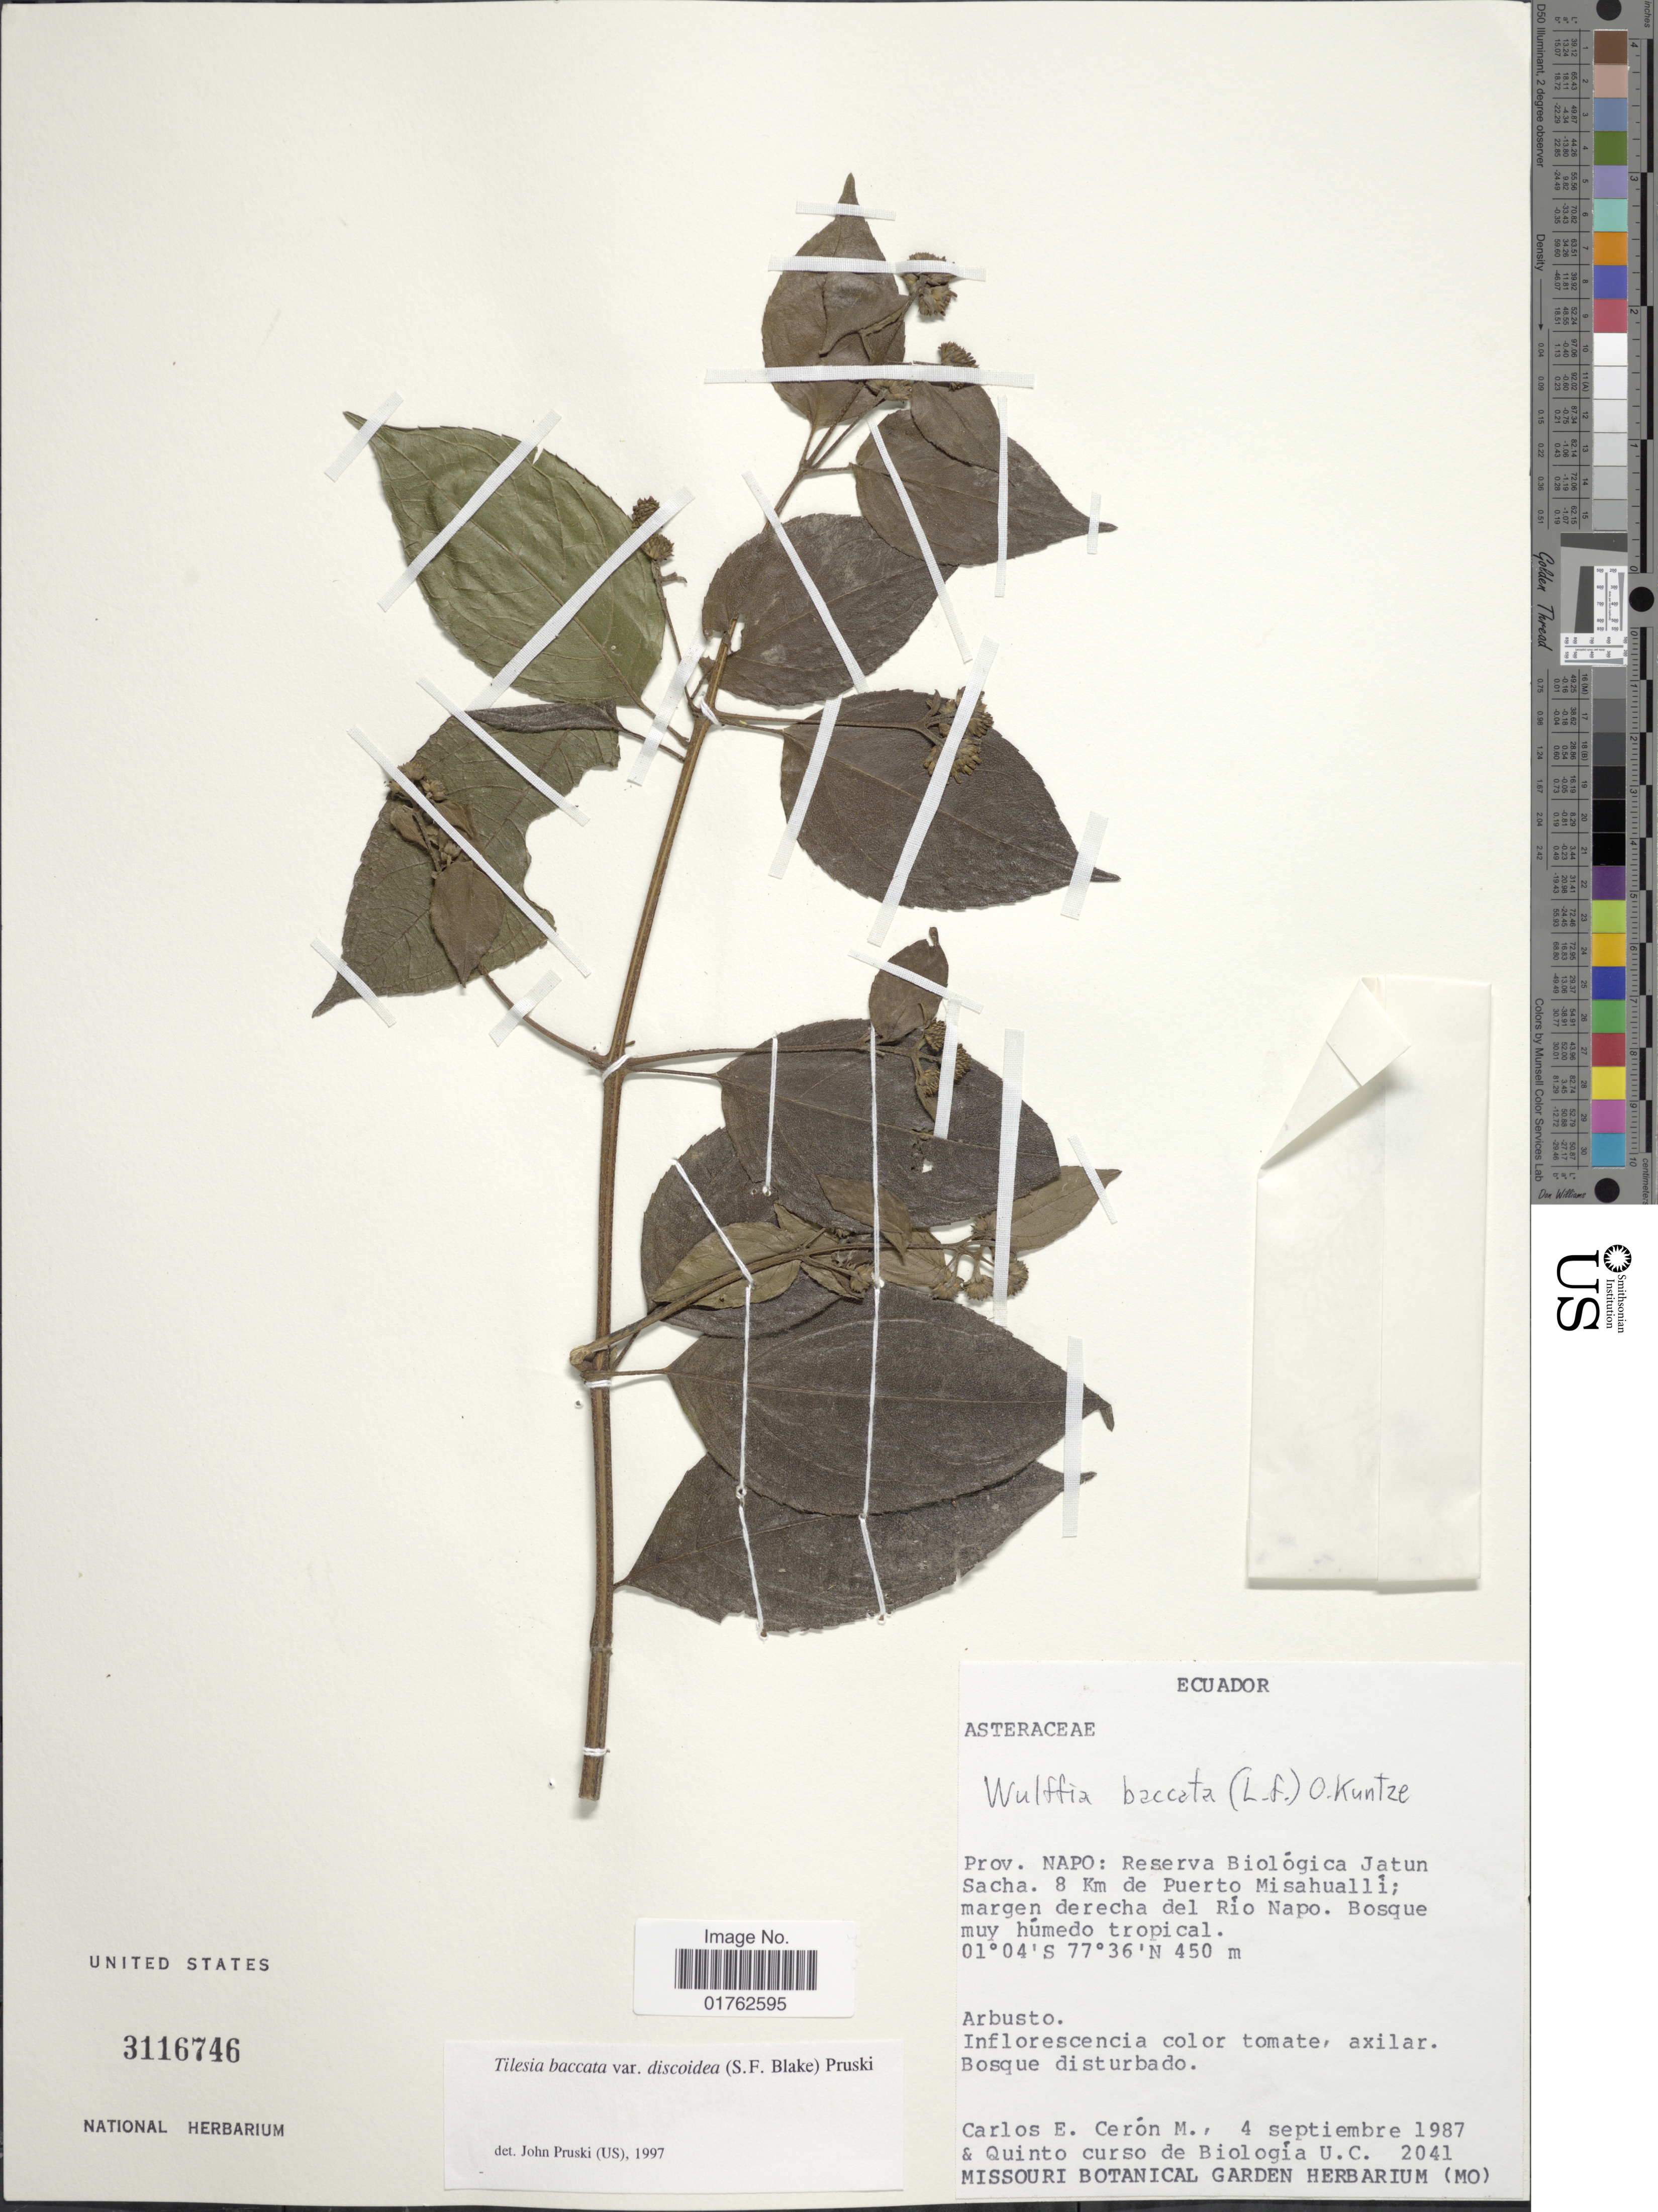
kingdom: Plantae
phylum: Tracheophyta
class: Magnoliopsida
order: Asterales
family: Asteraceae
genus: Wulffia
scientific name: Wulffia baccata var. discoidea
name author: S.F. Blake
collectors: C. E. Cerón M. & Quinto Curso de Biología U.C.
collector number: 2041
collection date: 1987-09-04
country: Ecuador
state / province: Napo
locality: Reserva Biologica Jatun Sacha, 8 km de Puerto Misahualli; margen derecha del Rio Napo, Bosque muy humedo tropical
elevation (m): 450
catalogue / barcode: US 3116746